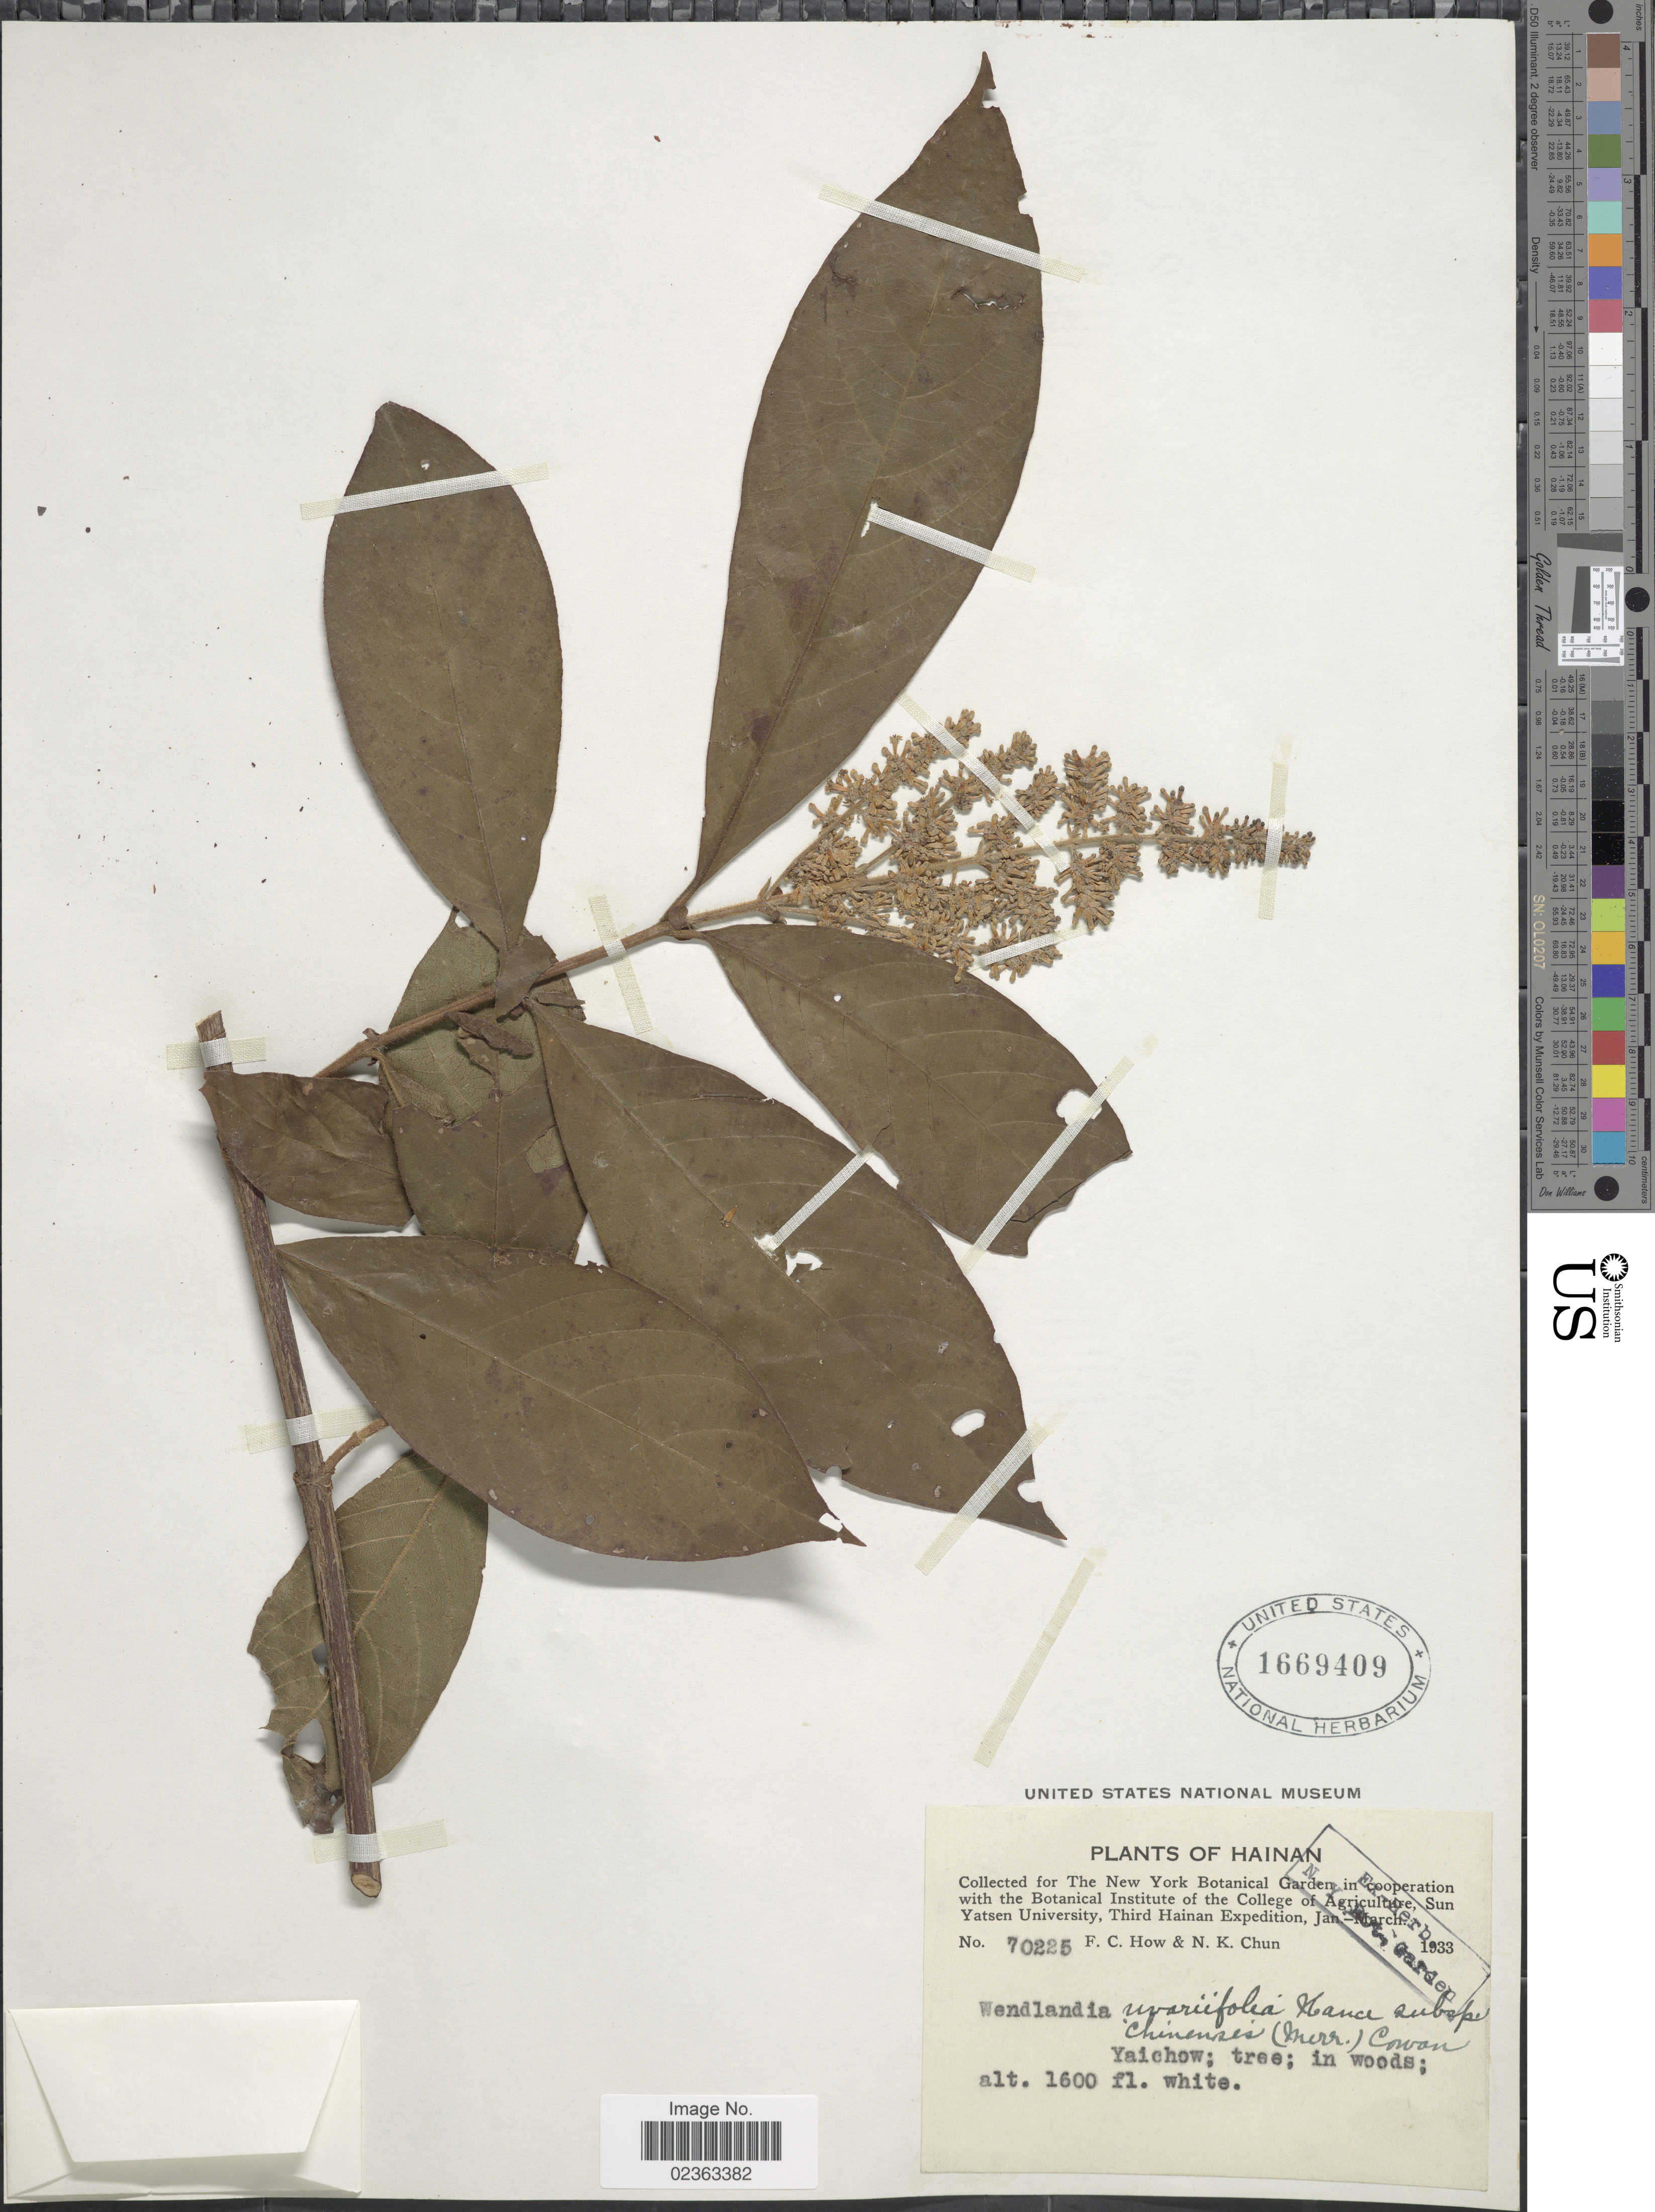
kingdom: Plantae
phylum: Tracheophyta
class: Magnoliopsida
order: Gentianales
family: Rubiaceae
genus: Wendlandia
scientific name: Wendlandia uvariifolia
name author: Hance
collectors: F. C. How & N. K. Chun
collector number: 70225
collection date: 1933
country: China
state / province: Hainan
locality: Yaichow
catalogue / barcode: US 1669409